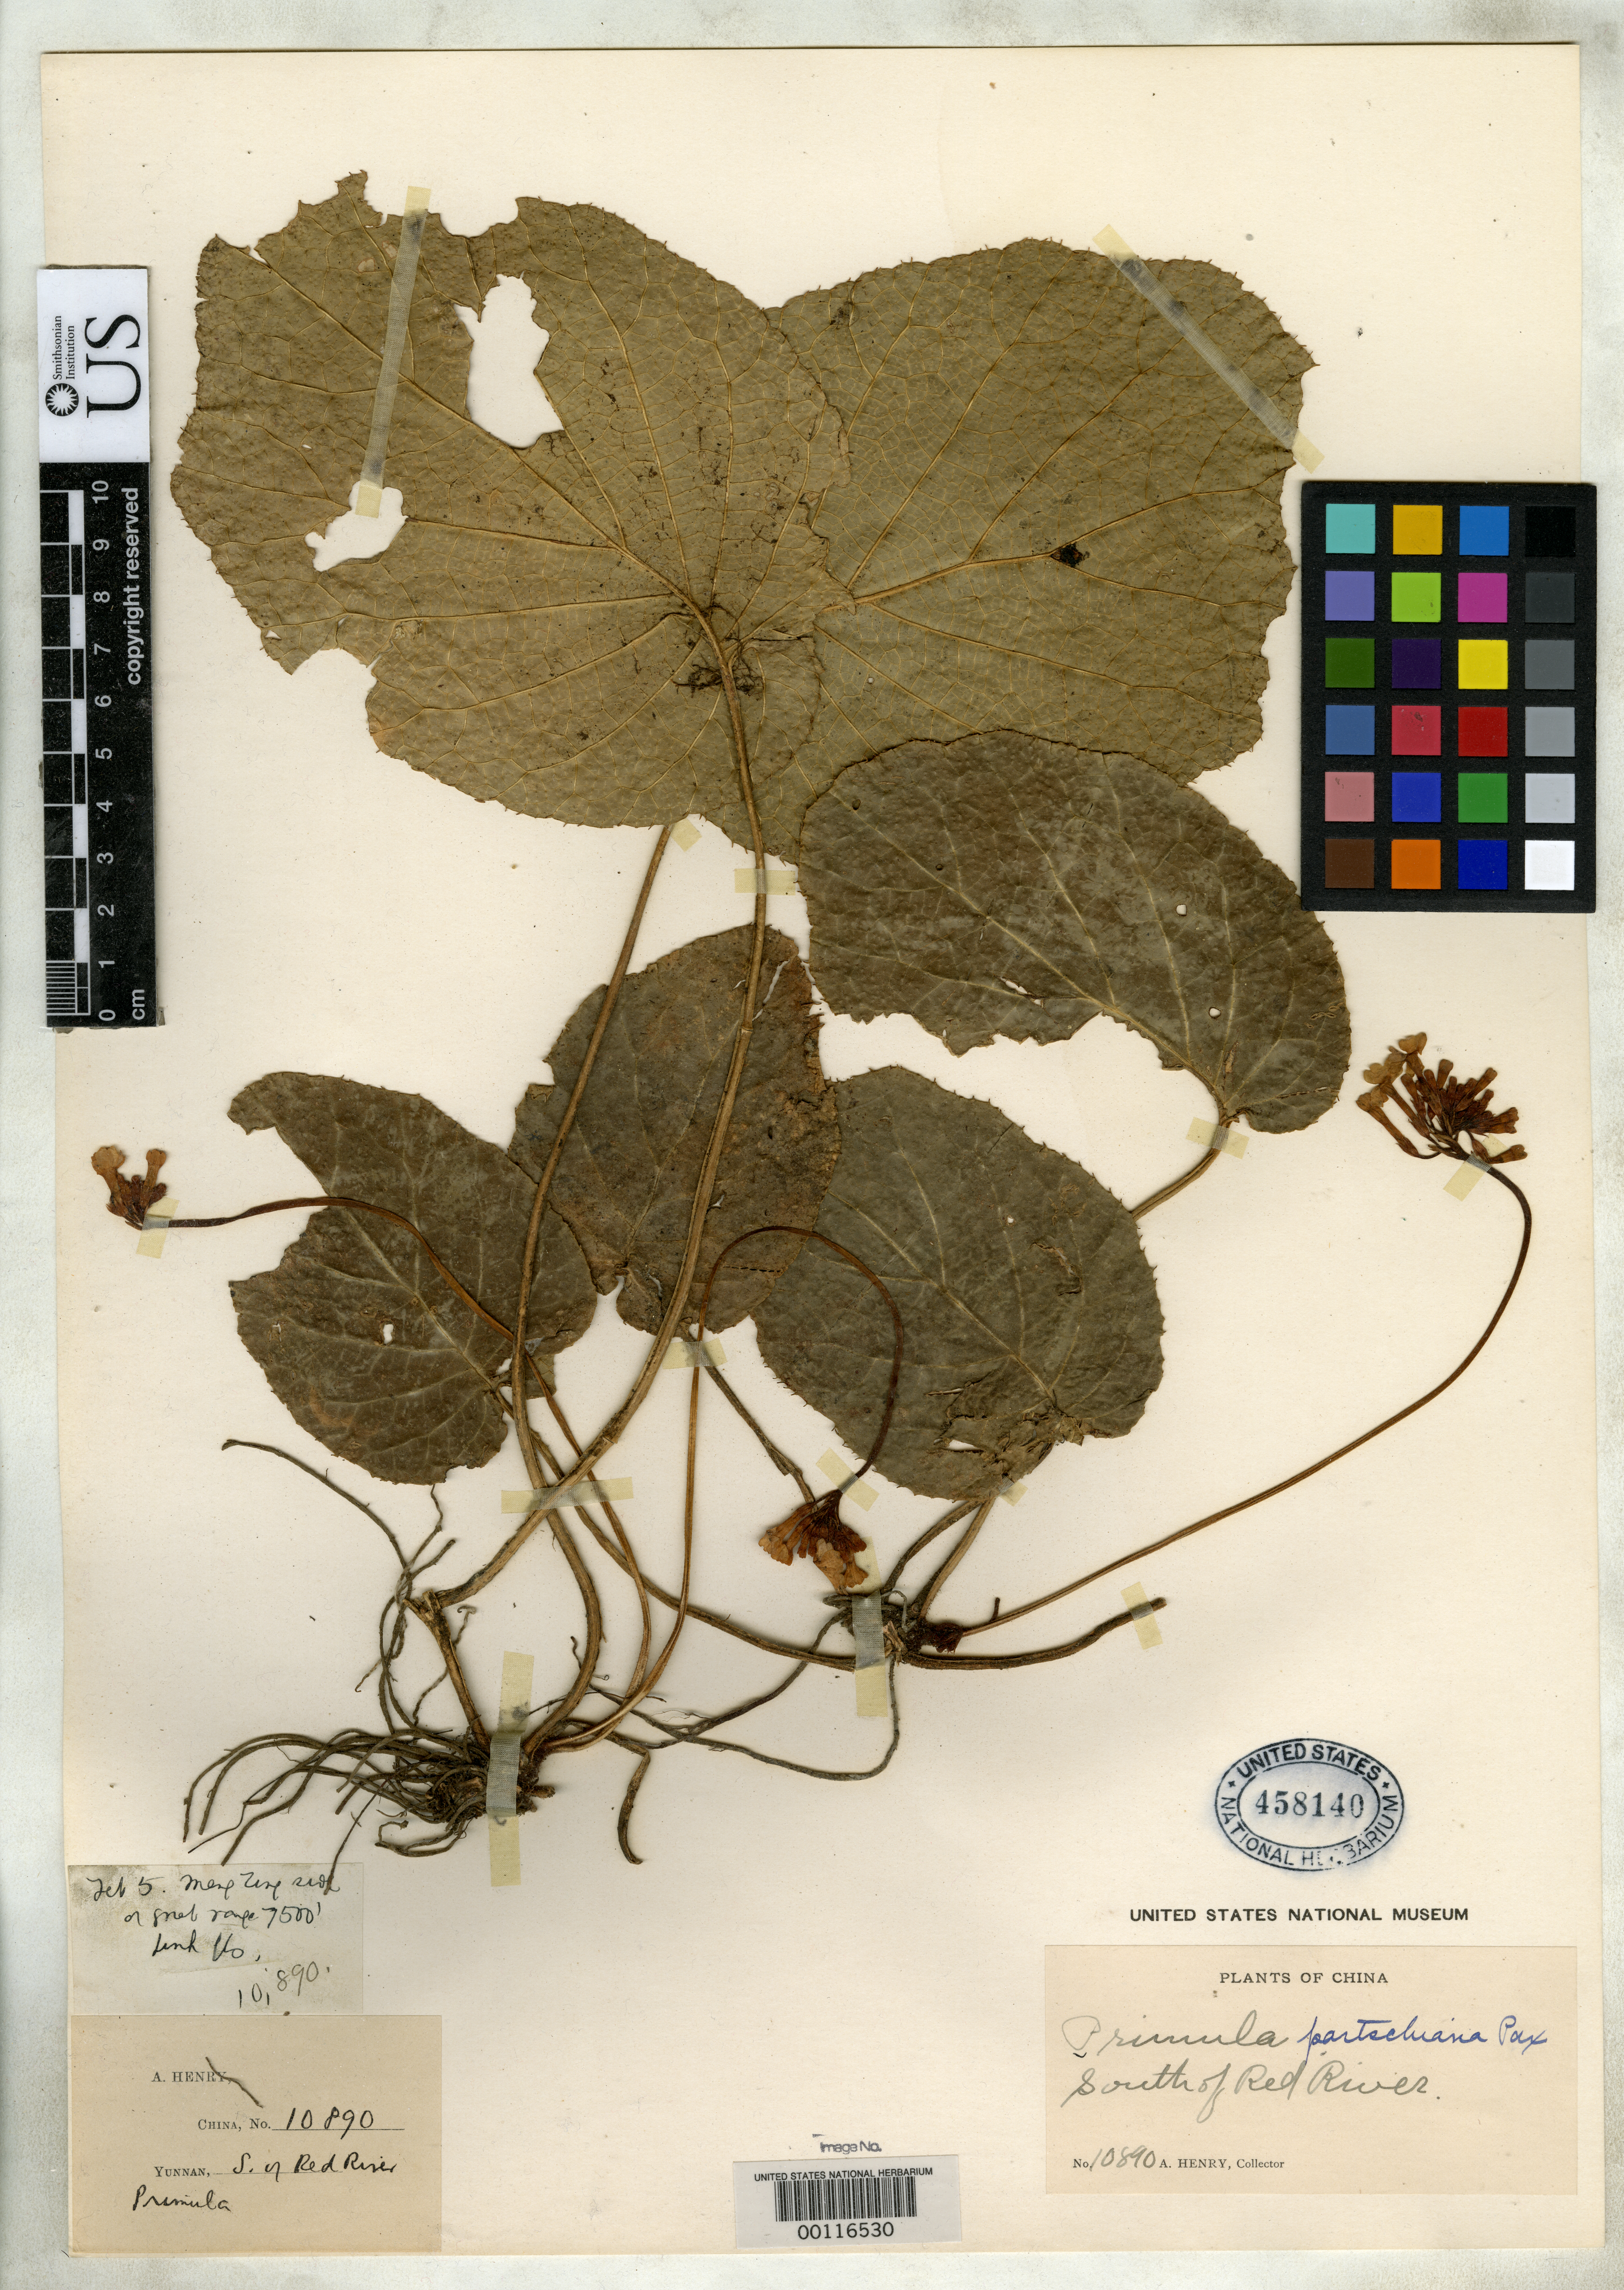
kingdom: Plantae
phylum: Tracheophyta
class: Magnoliopsida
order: Ericales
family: Primulaceae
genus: Carolinella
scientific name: Carolinella cordifolia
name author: Hemsl.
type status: Isotype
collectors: A. Henry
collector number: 10890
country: China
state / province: Yunnan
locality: S of Red River, Mengting Mountains.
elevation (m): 2286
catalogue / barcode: US 458140